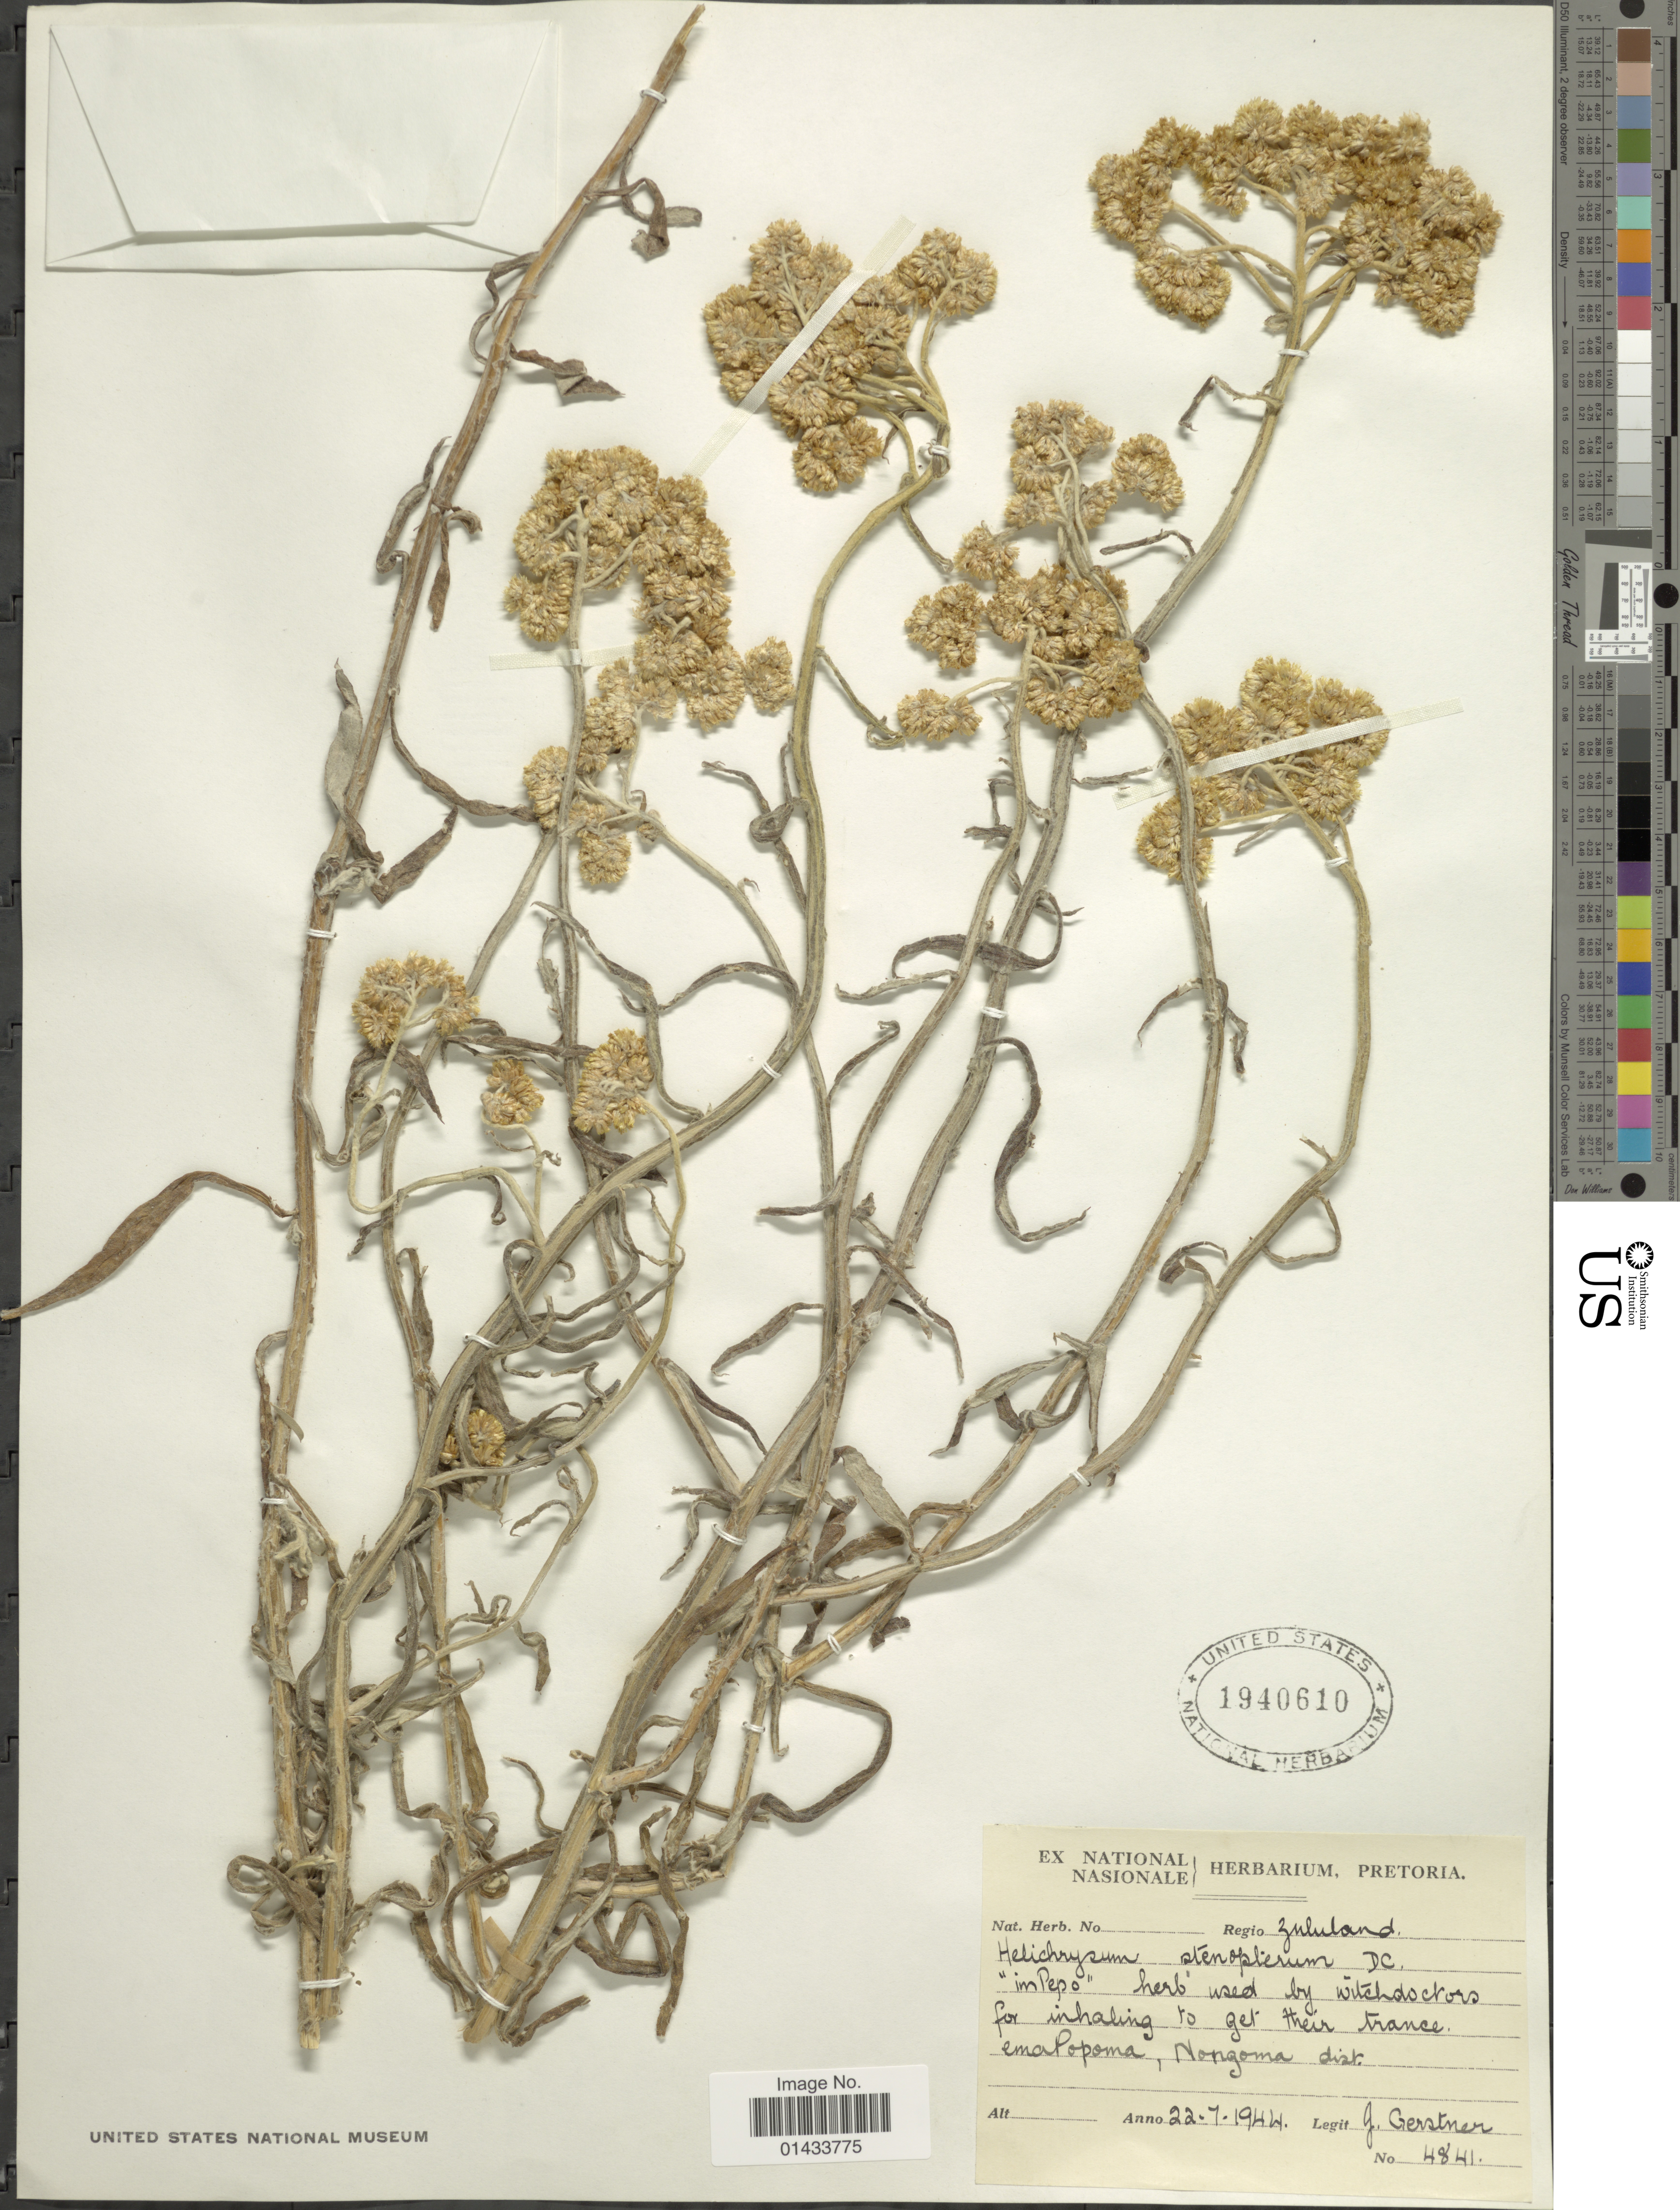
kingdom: Plantae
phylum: Tracheophyta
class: Magnoliopsida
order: Asterales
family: Asteraceae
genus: Helichrysum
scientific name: Helichrysum stenopterum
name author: DC.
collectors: J. Gerstner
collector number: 4841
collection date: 1944-07-22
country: South Africa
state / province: KwaZulu-Natal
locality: Pretoria, Regio Zululand, Emapopama, Nongoma dist.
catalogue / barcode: US 1940610